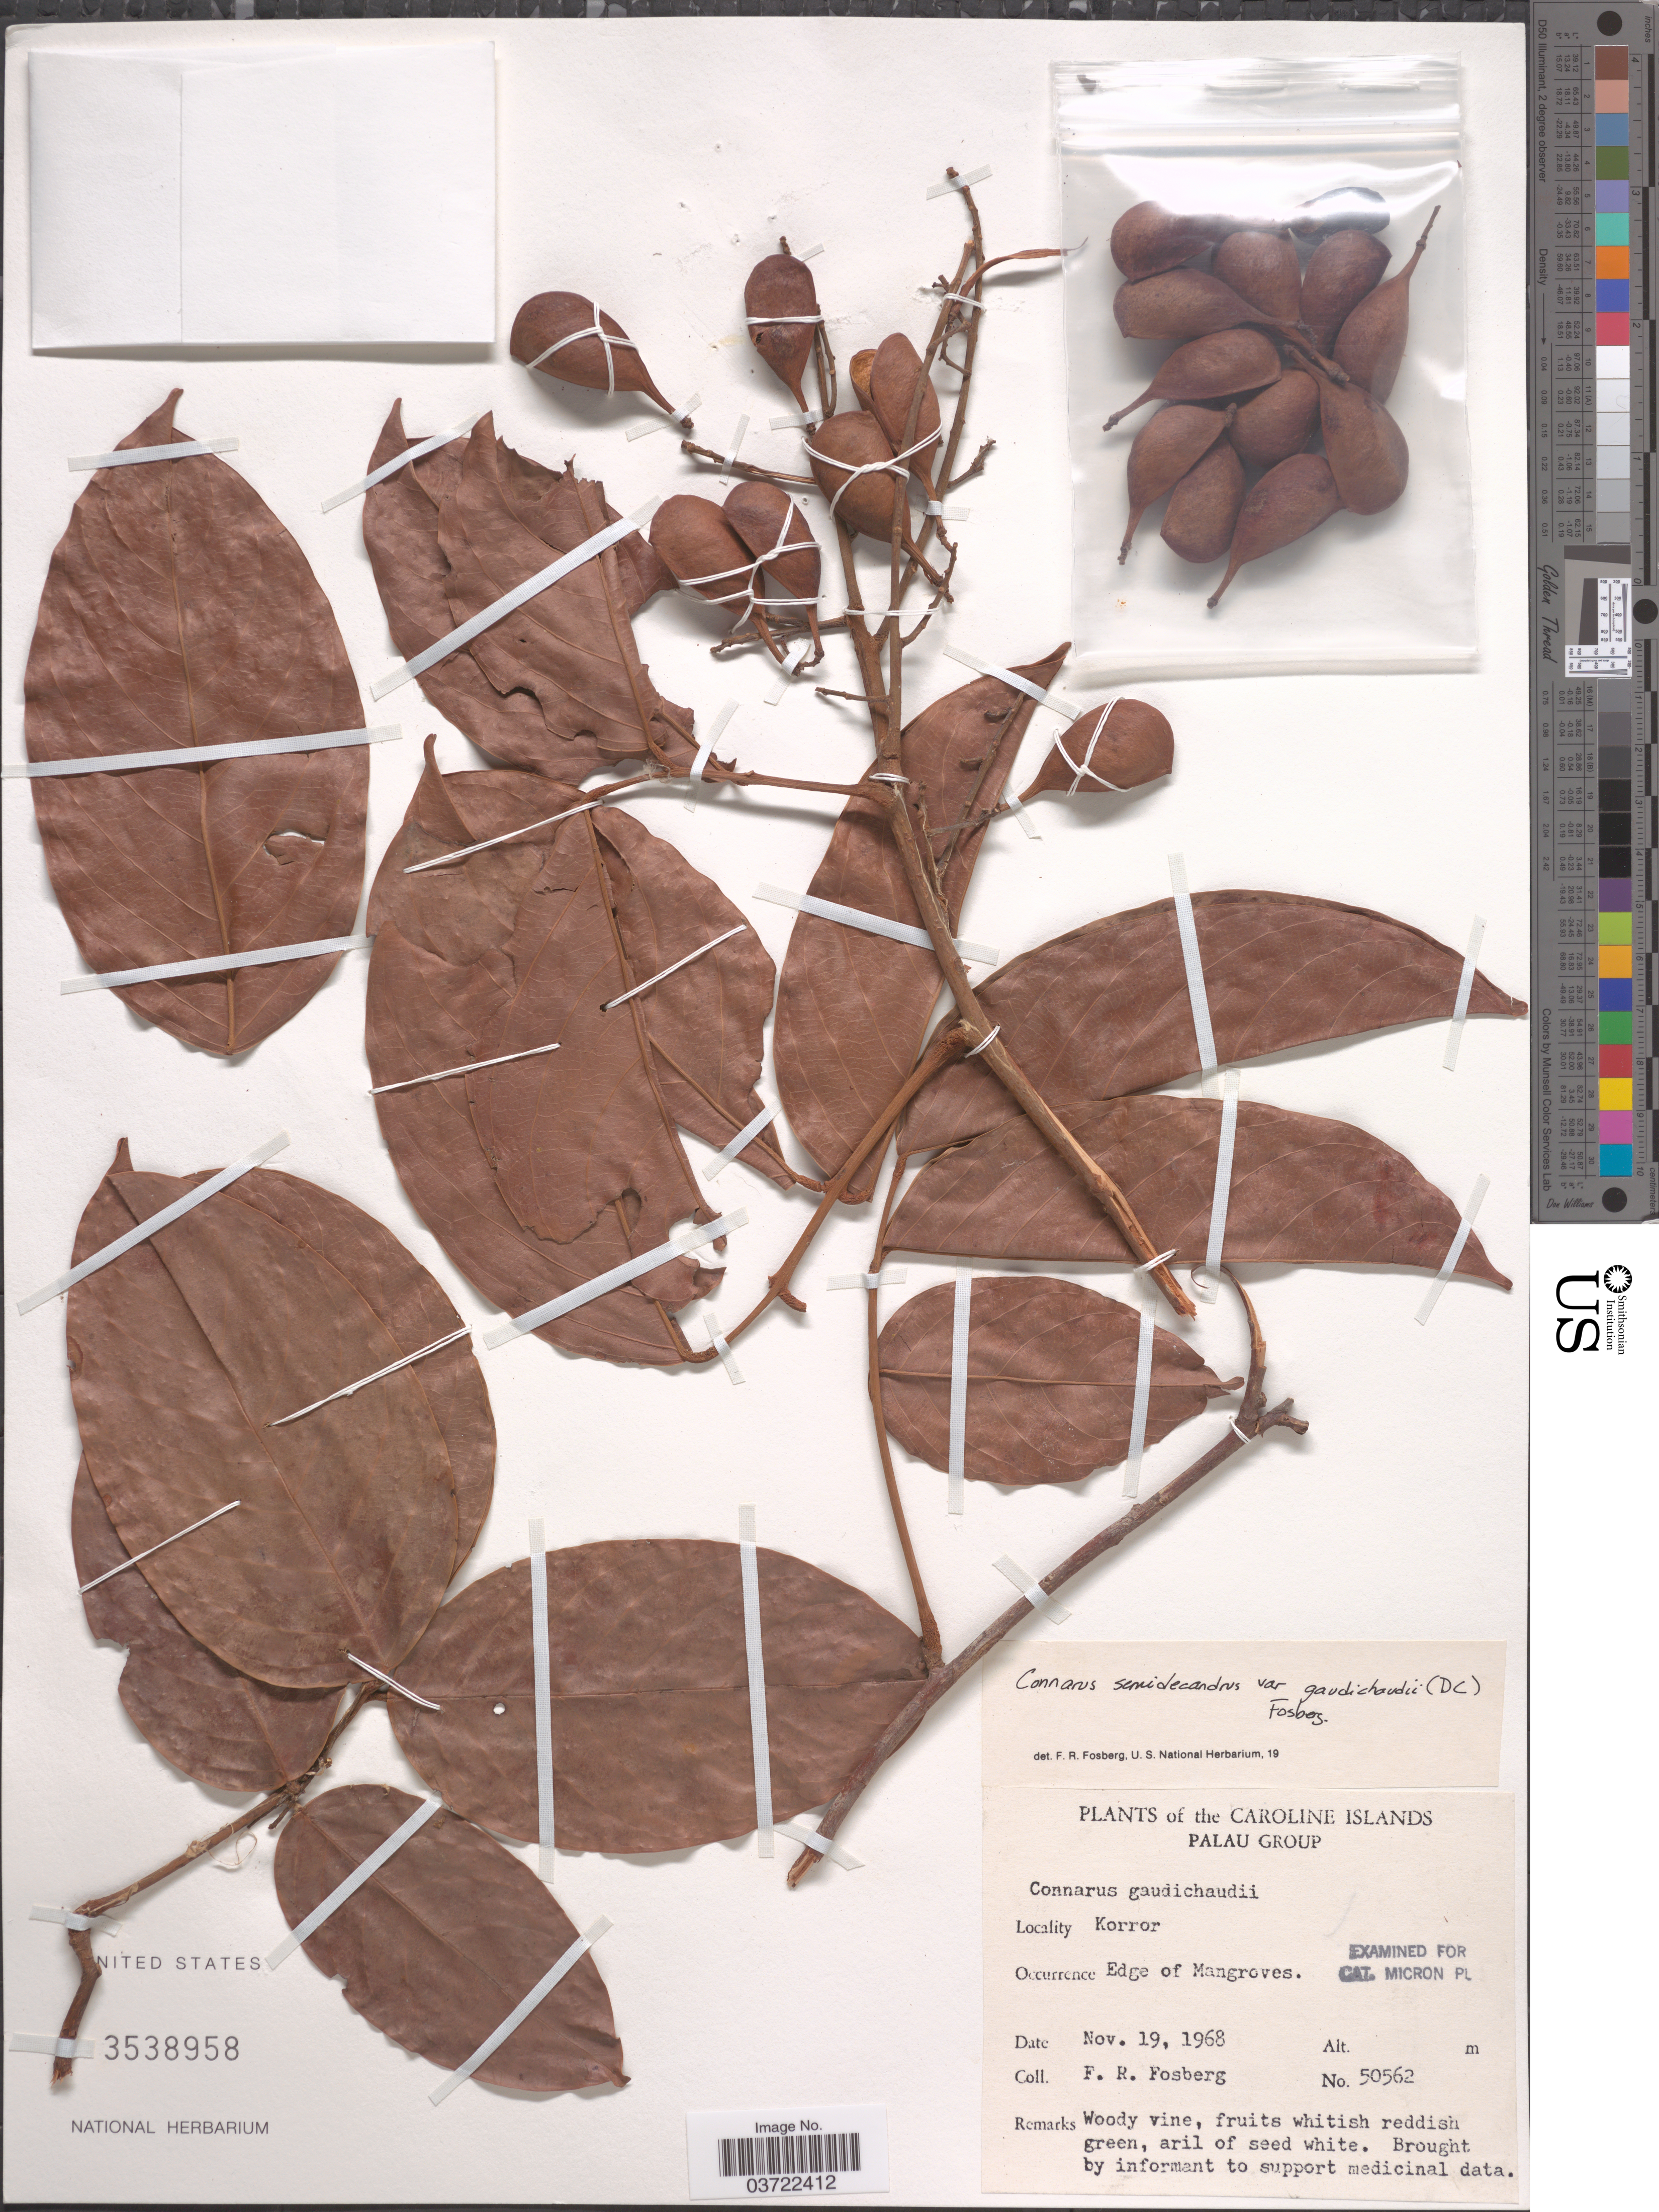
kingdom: Plantae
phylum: Tracheophyta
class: Magnoliopsida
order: Oxalidales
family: Connaraceae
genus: Connarus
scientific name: Connarus semidecandrus var. gaudichaudii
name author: (DC.) Fosberg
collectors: F. R. Fosberg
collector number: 50562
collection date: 1968-11-19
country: Palau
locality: Caroline Islands. Palau Group. Korror. Edge of Mangroves.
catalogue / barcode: US 3538958